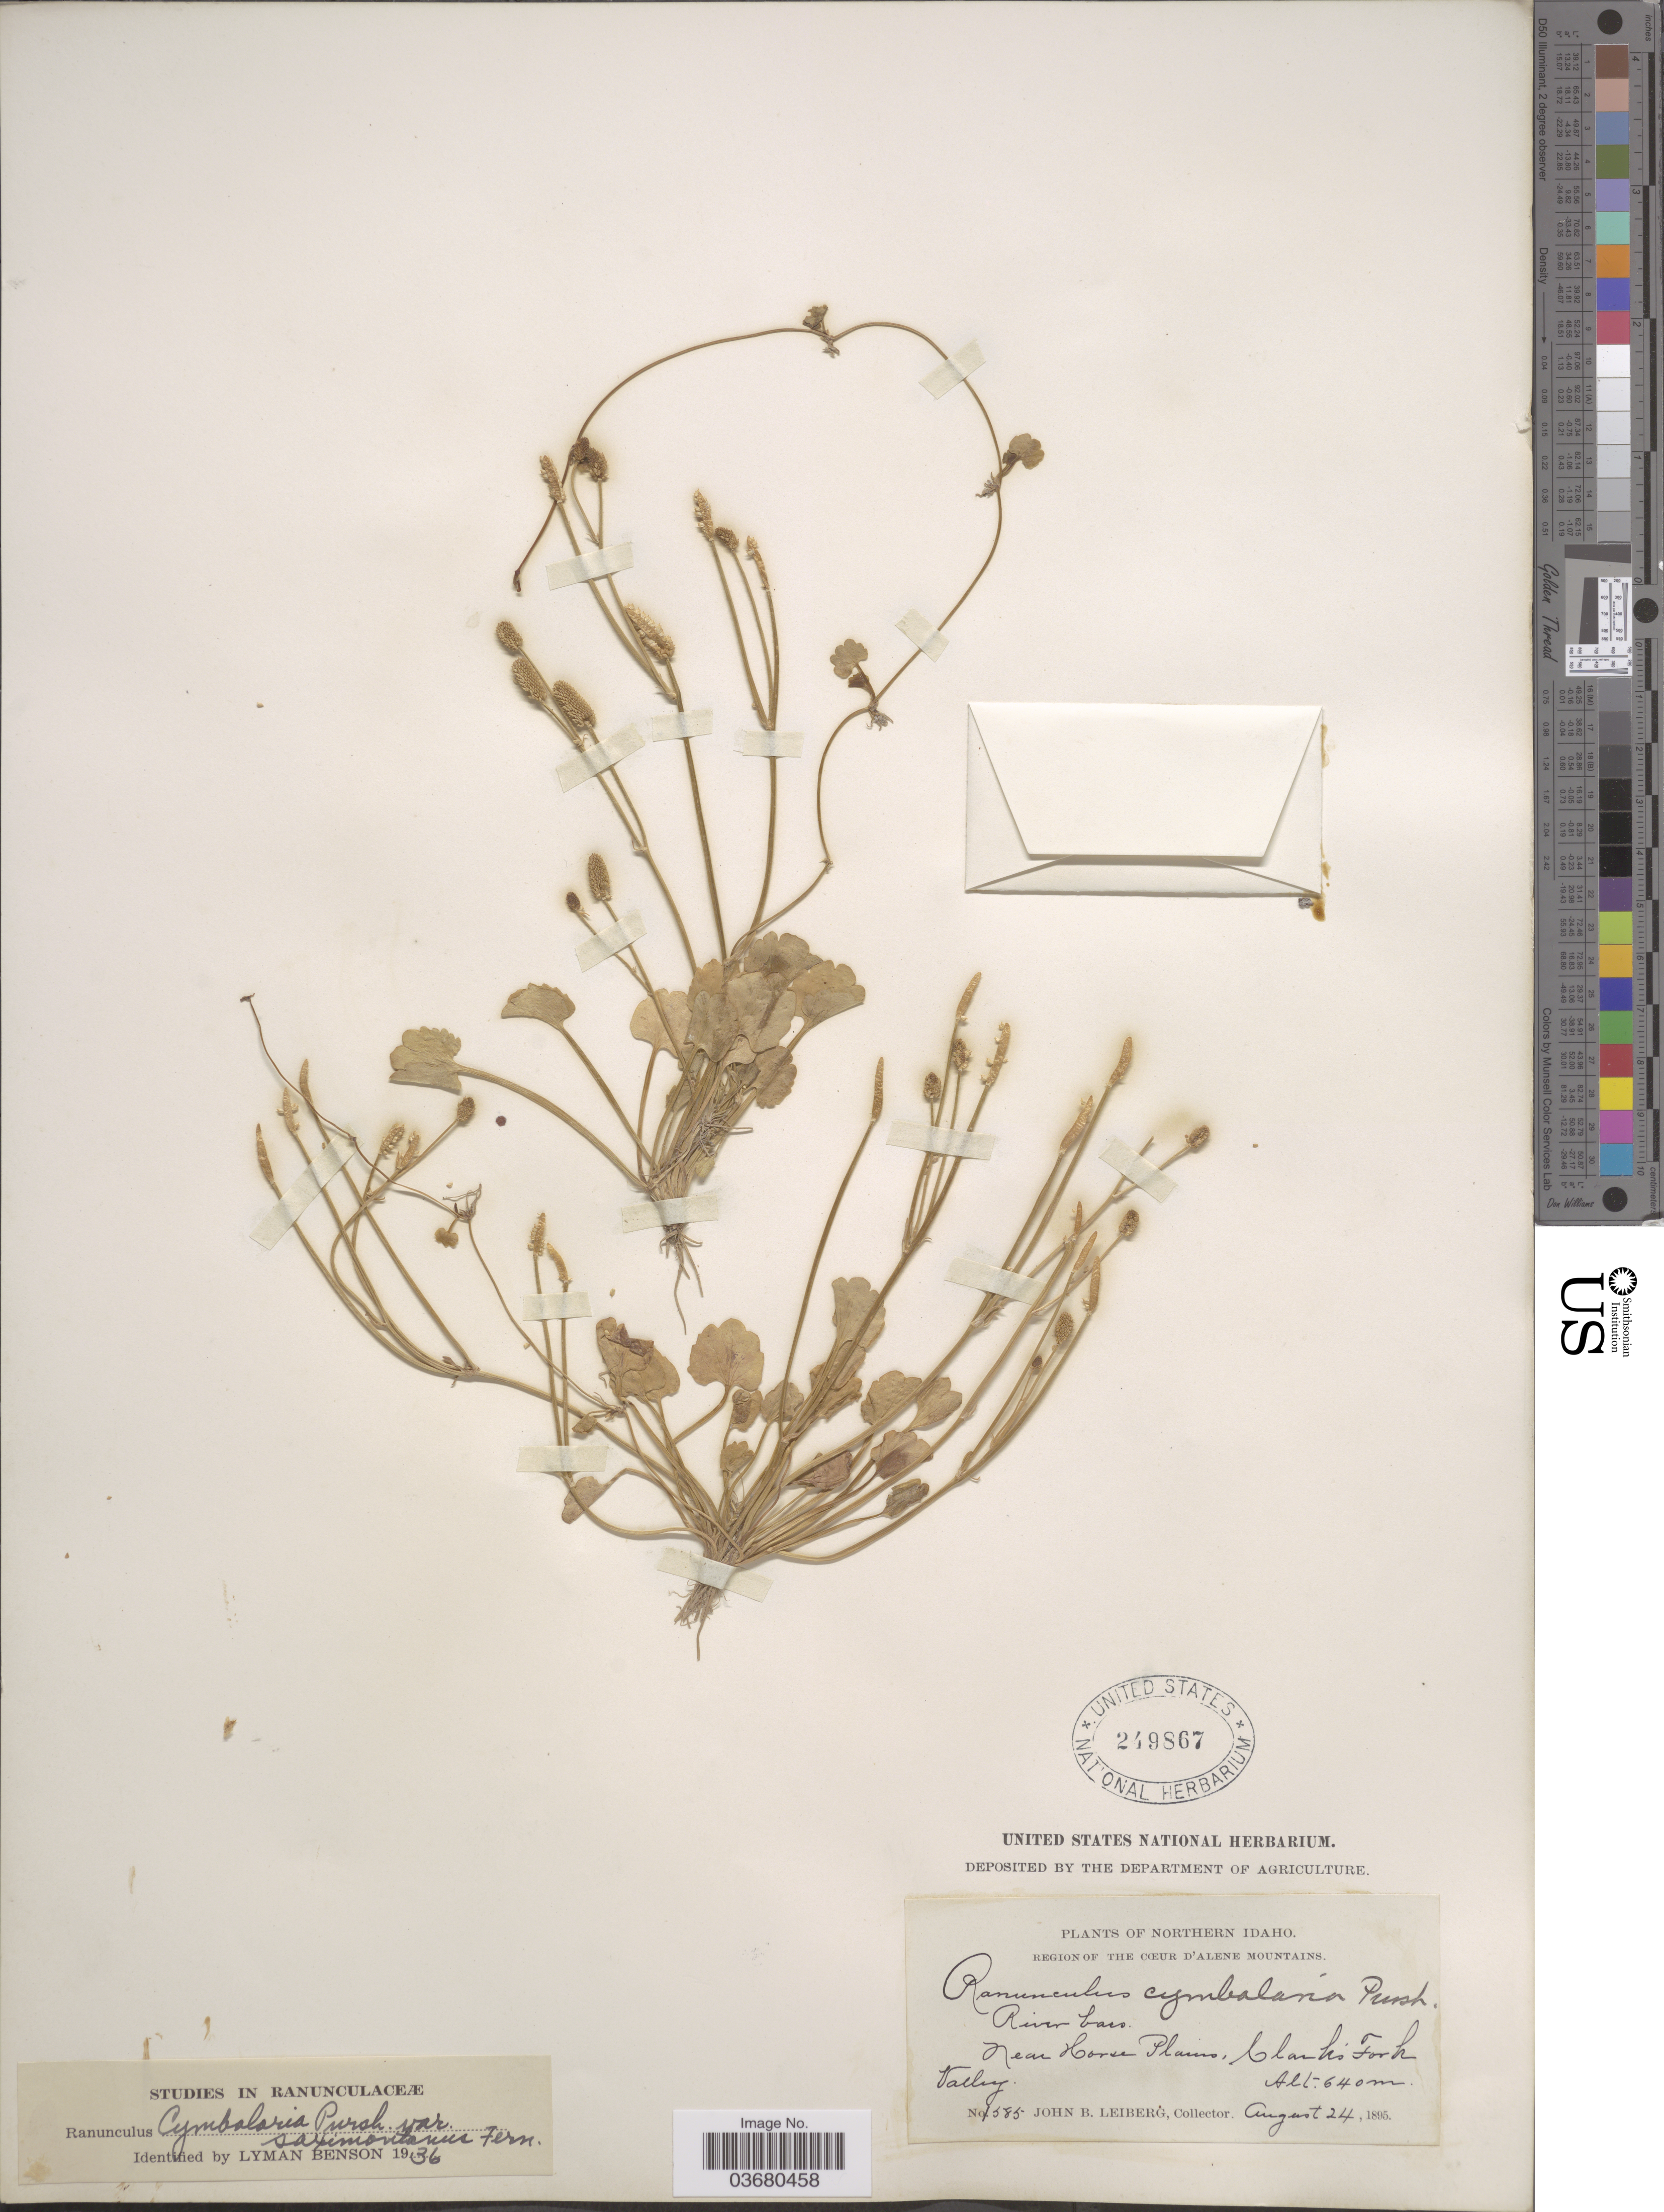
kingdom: Plantae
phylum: Tracheophyta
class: Magnoliopsida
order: Ranunculales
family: Ranunculaceae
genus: Halerpestes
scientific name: Halerpestes cymbalaria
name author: (Pursh) Greene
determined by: Strong, M. T., (US), Smithsonian Institution - National Museum of Natural History (UNITED STATES)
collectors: J. B. Leiberg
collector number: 1585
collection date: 1895-08-24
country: United States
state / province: Idaho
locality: Northern Idaho. Region of the Cœur d'Alene Mountains. Near Horse Plains, Clark's Fork Valley.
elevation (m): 640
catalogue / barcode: US 249867